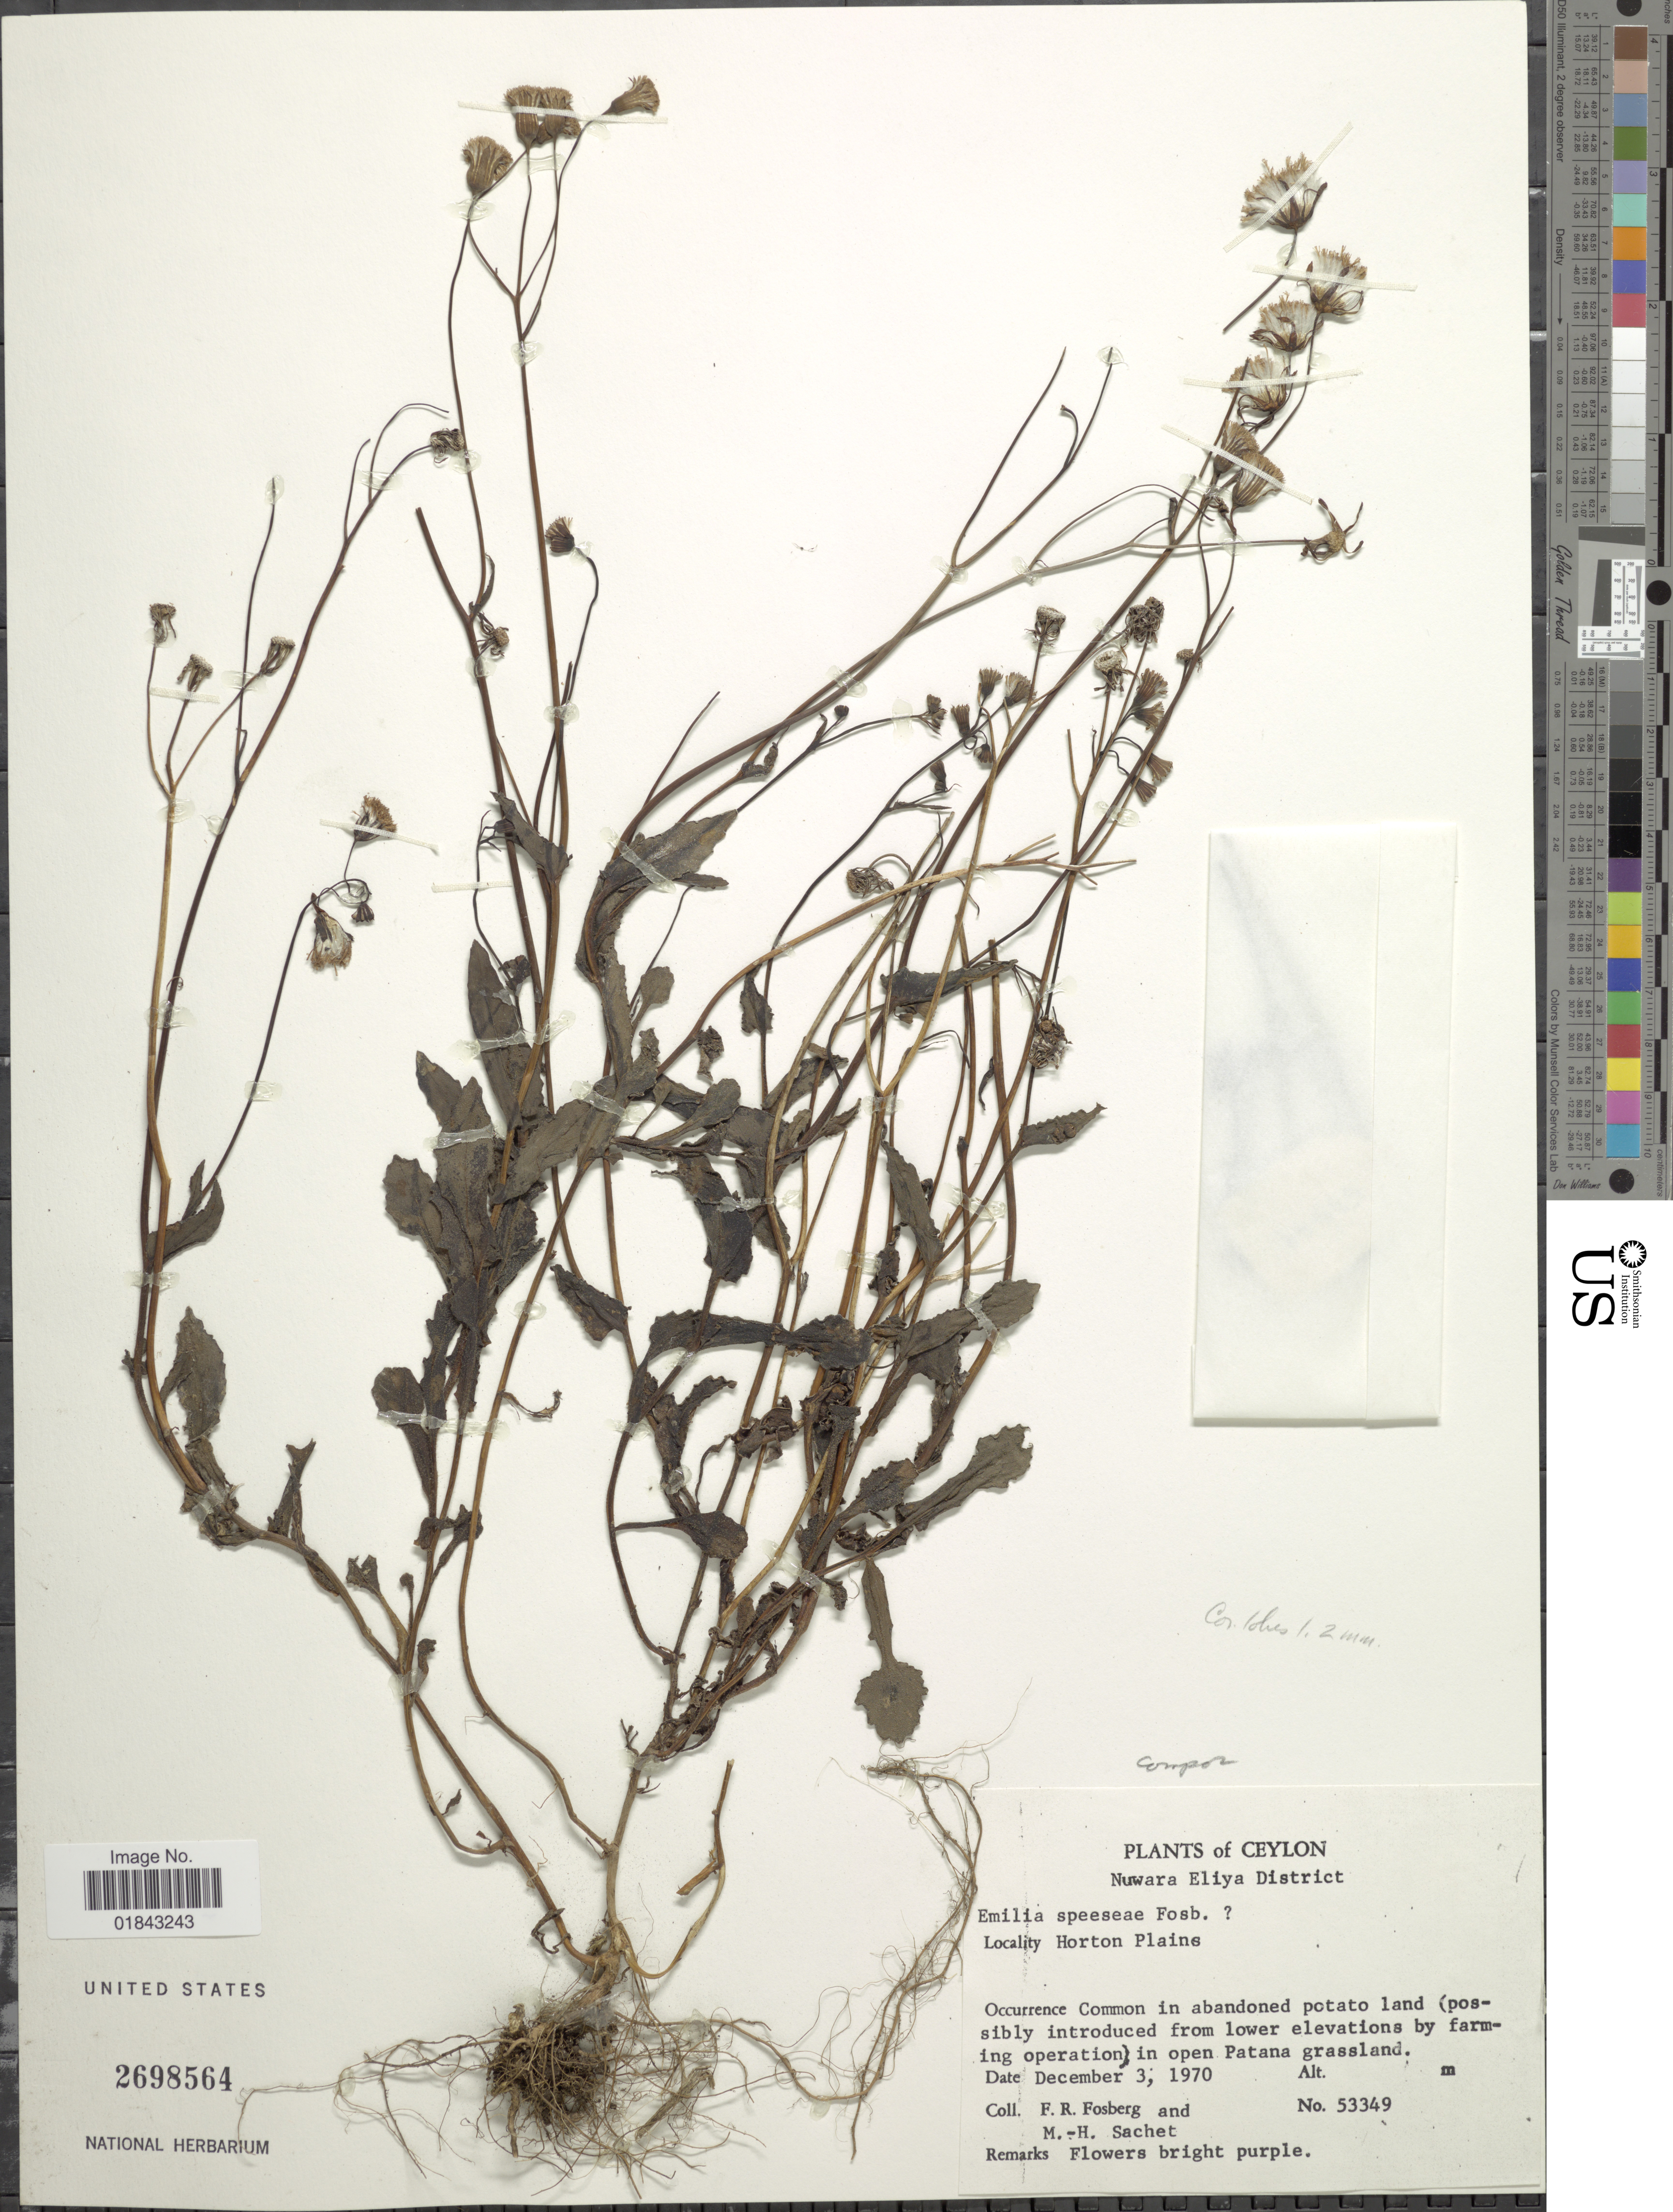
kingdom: Plantae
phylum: Tracheophyta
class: Magnoliopsida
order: Asterales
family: Asteraceae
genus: Emilia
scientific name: Emilia speeseae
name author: Fosberg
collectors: F. R. Fosberg & M.-H. Sachet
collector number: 53349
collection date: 1970-12-03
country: Sri Lanka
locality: Ceylon, Nuwara Eliya District, common in abandoned potato land (possibly introduced from lower elevations by farming operation) in open Patana grassland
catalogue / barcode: US 2698564